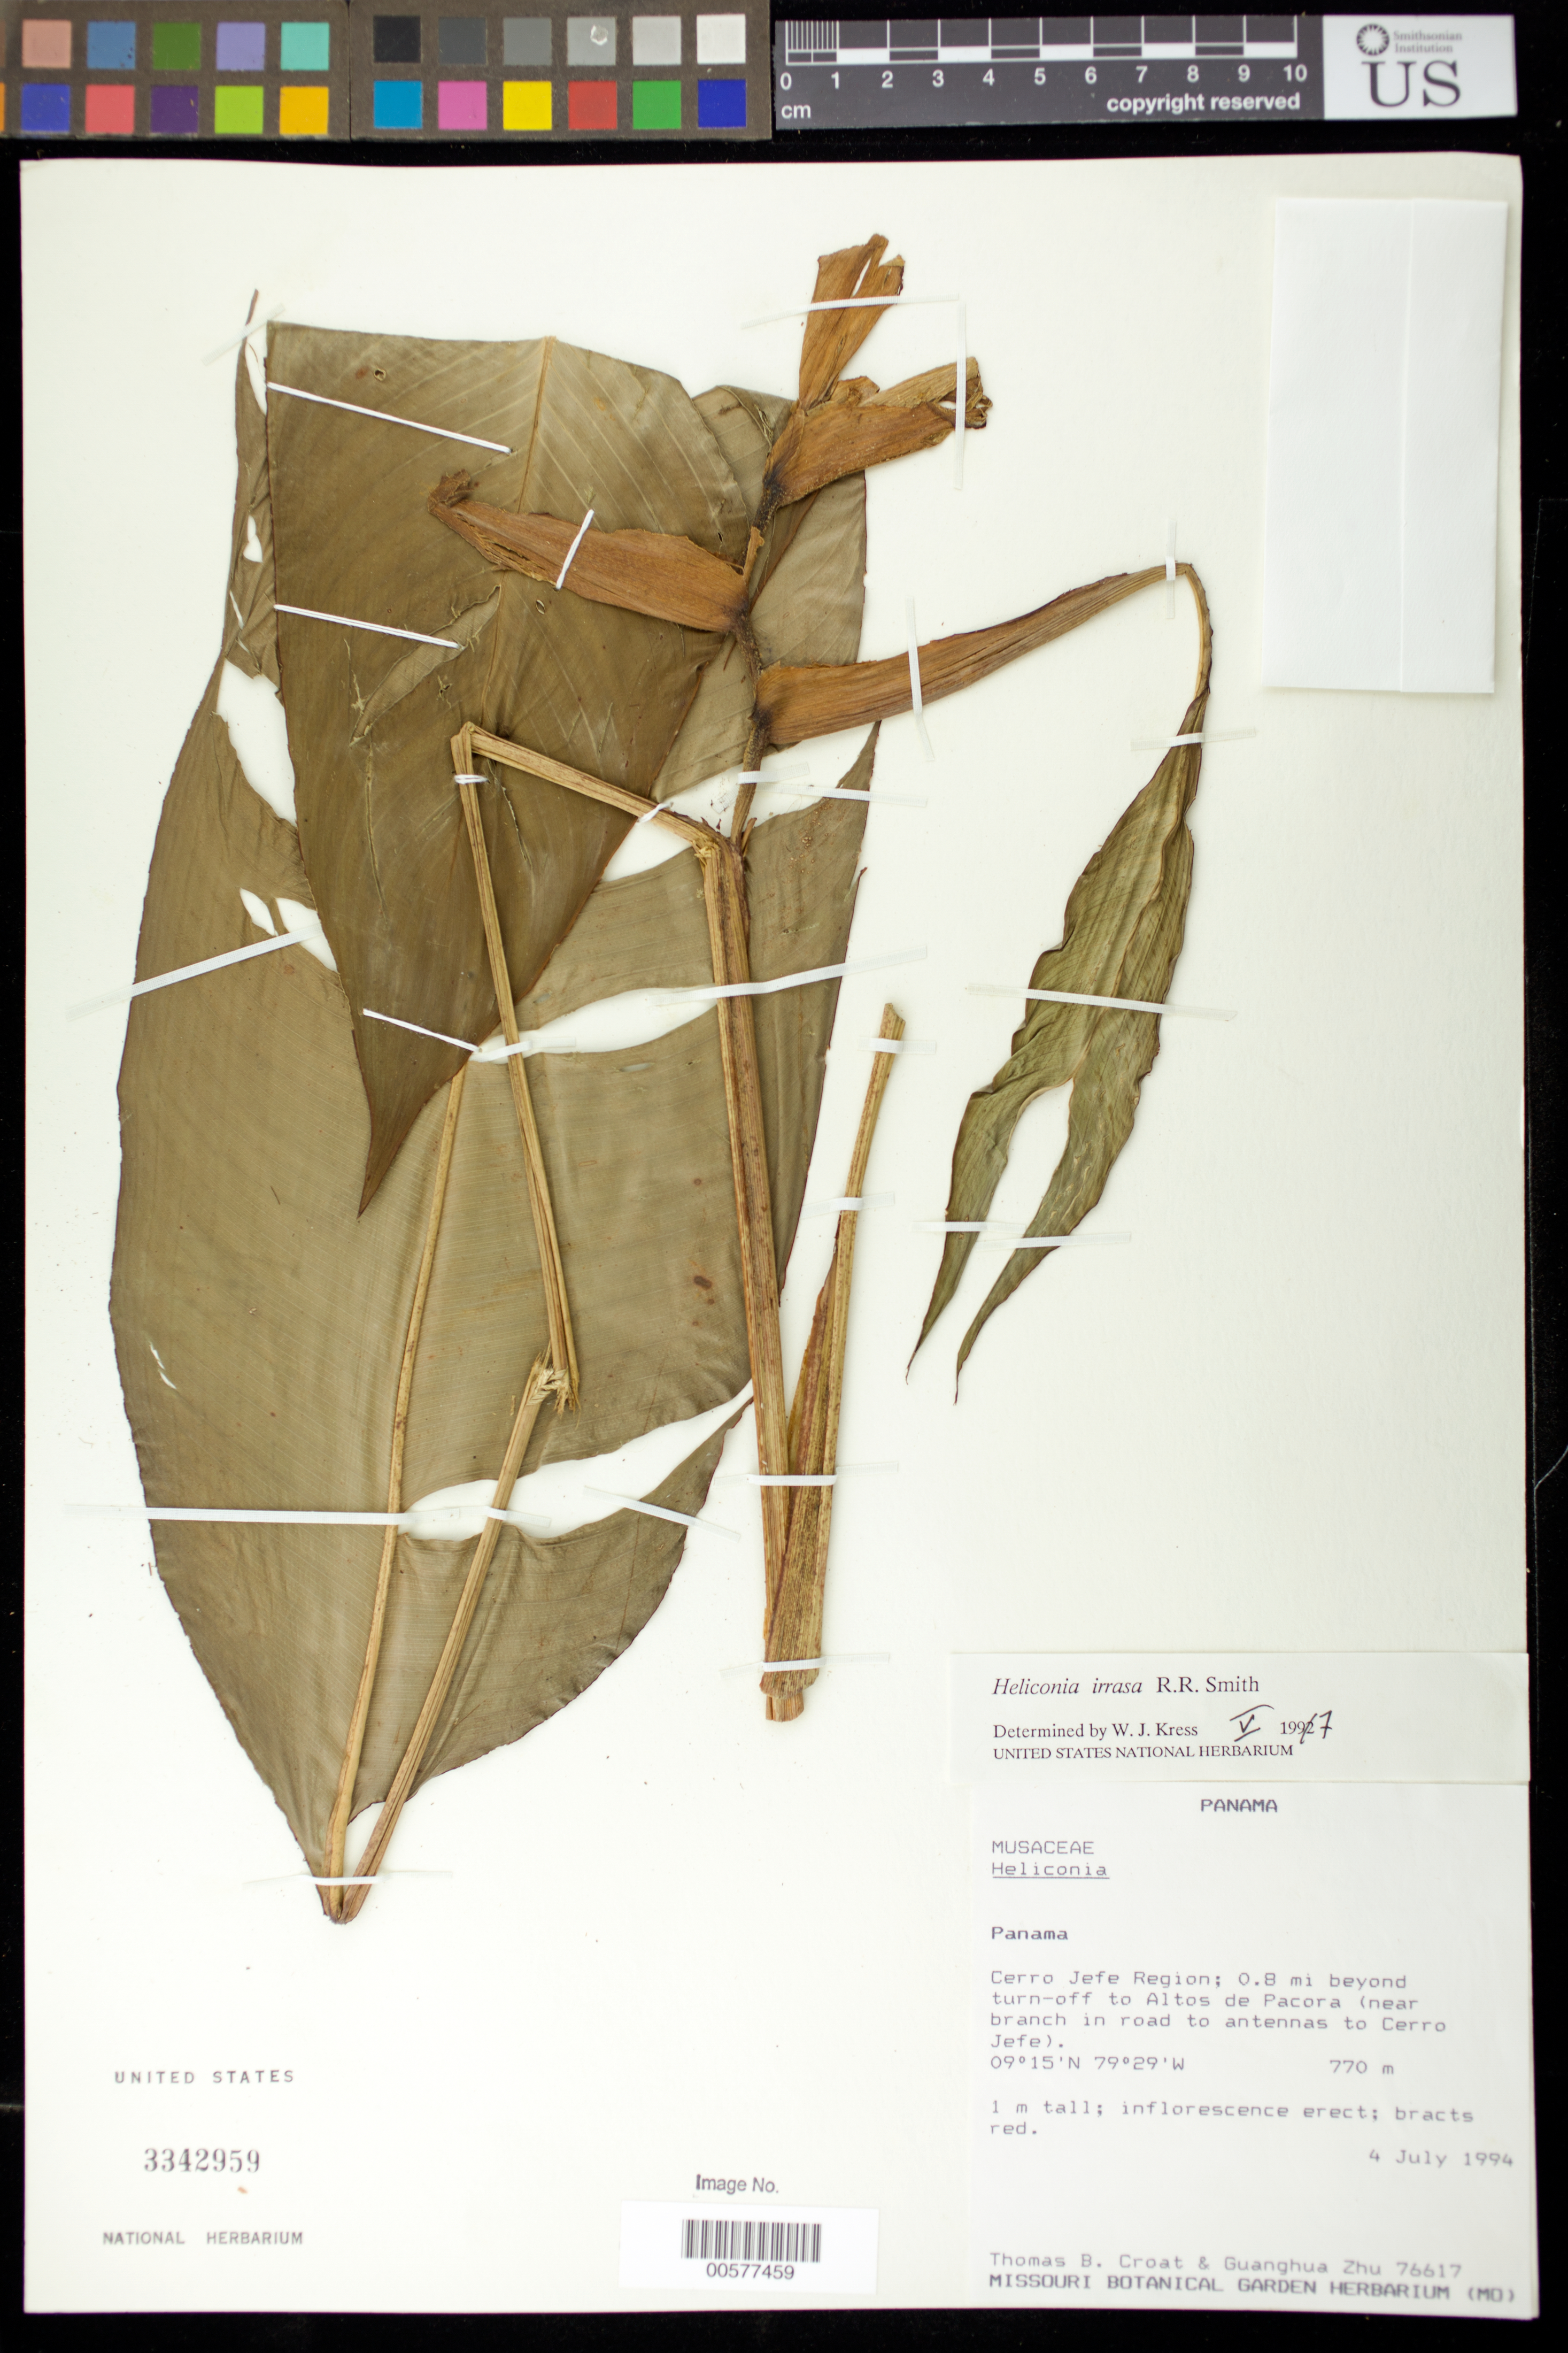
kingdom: Plantae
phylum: Tracheophyta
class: Liliopsida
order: Zingiberales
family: Heliconiaceae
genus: Heliconia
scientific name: Heliconia irrasa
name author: Lane ex R.R. Sm.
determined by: Kress, W. J., (US), Smithsonian Institution - National Museum of Natural History (UNITED STATES)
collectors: T. B. Croat & G. H. Zhu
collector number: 76617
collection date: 1994-07-04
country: Panama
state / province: Panamá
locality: Cerro Jefe Reion, 0.8 mi beyond turn off to Altos de Pacora (near branch in road to antennas to Cerro Jefe).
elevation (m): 770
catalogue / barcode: US 3342959